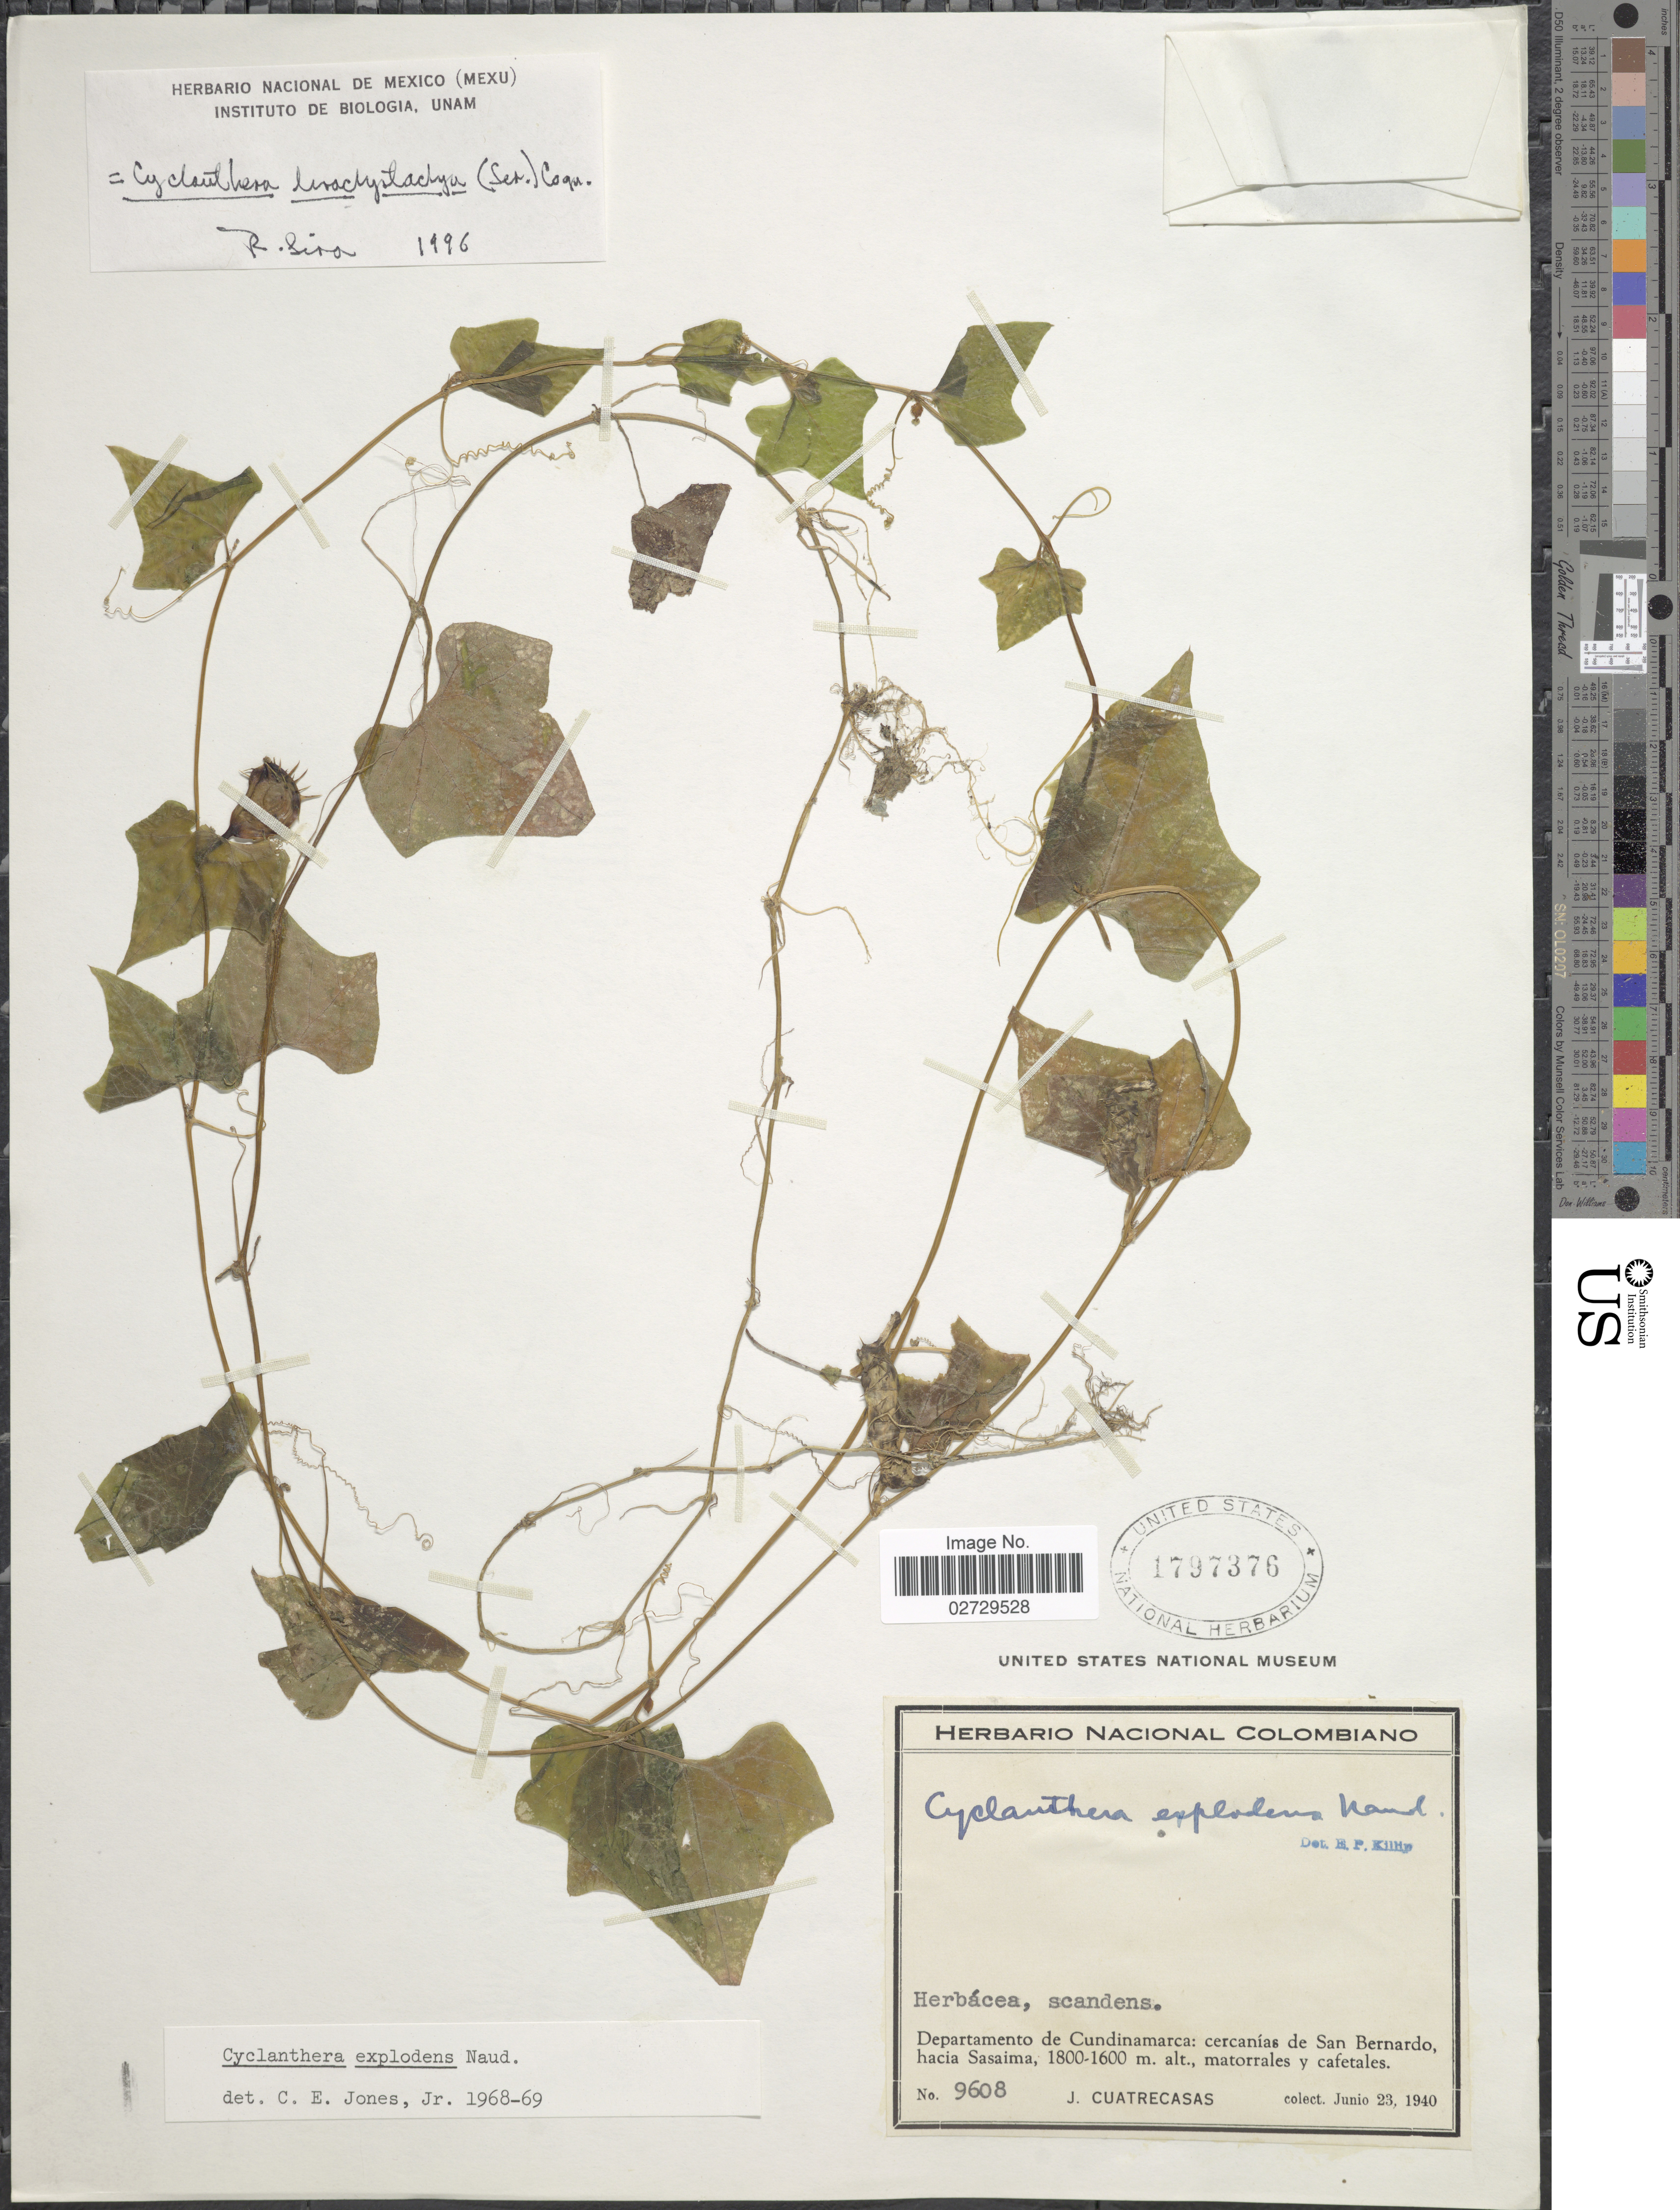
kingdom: Plantae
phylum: Tracheophyta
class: Magnoliopsida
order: Cucurbitales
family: Cucurbitaceae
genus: Cyclanthera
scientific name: Cyclanthera brachystachya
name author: (DC.) Cogn.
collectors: J. Cuatrecasas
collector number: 9608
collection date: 1940-06-23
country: Colombia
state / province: Cundinamarca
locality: Departamento de Cundinamarca: cercanias de San Bernardo, hacia Sasaima, matorrales y cafetales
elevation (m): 1600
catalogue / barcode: US 1797376